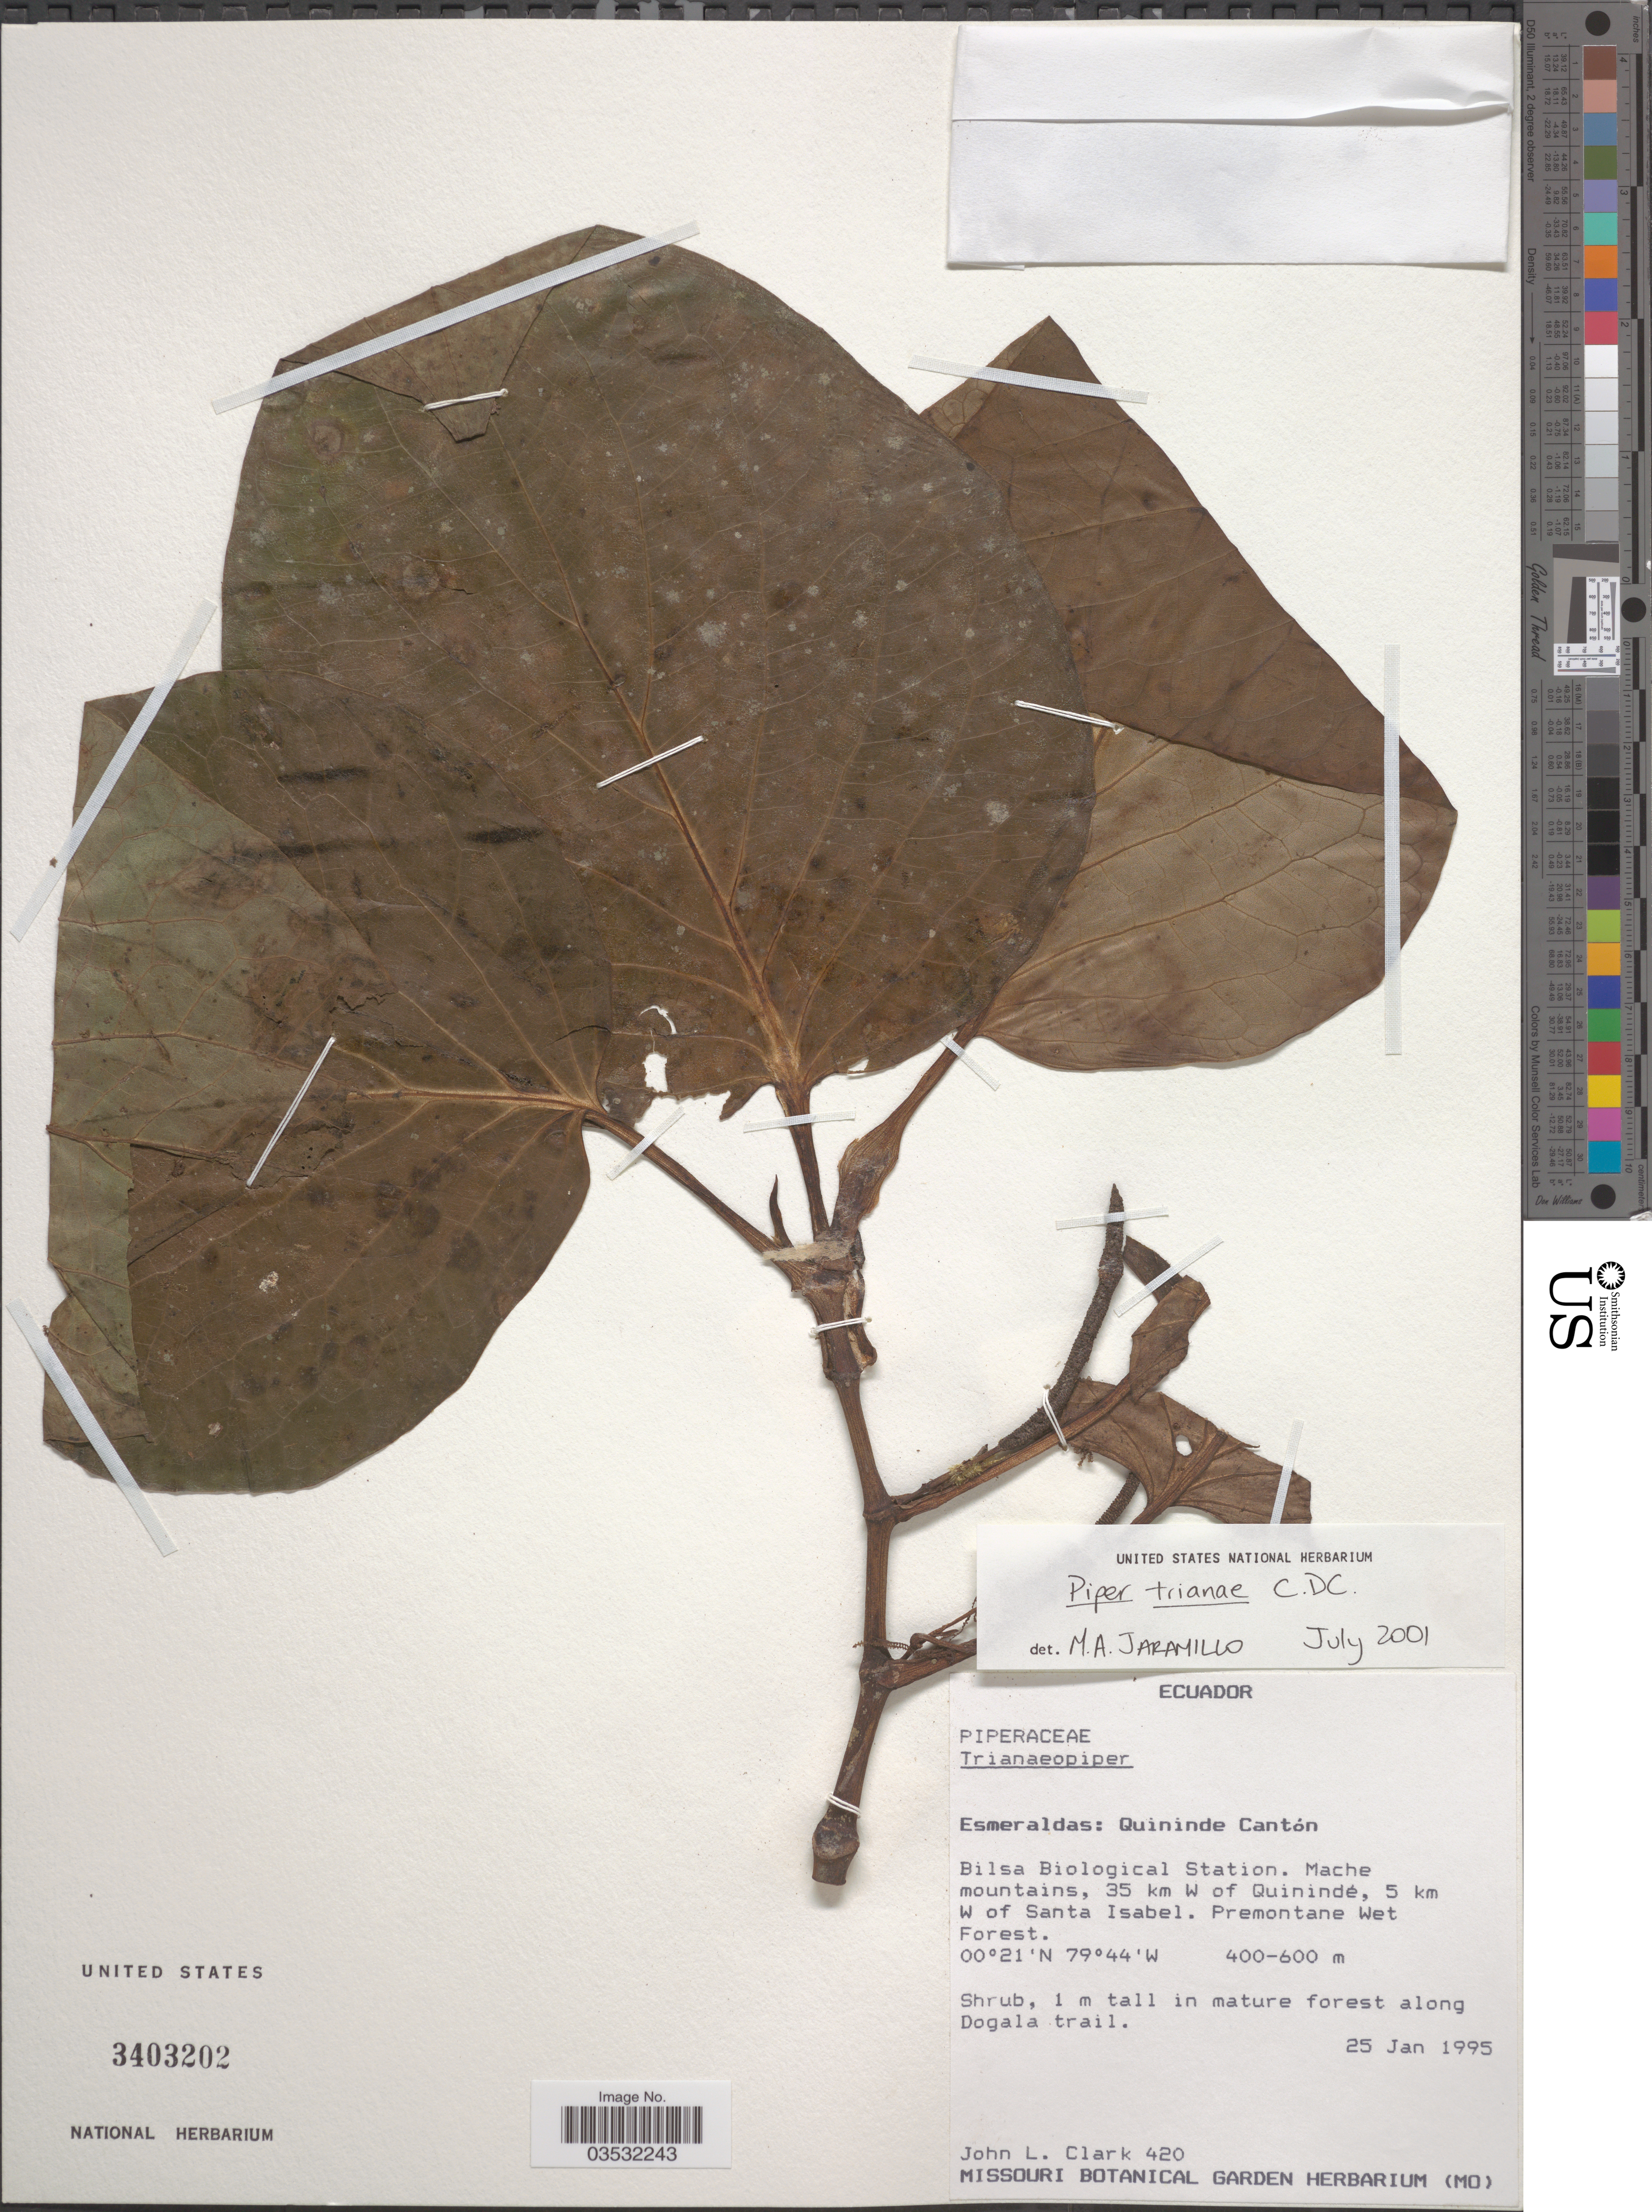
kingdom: Plantae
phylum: Tracheophyta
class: Magnoliopsida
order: Piperales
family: Piperaceae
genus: Piper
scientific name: Piper trianae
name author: C. DC.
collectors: J. L. Clark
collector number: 420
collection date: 1995-01-25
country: Ecuador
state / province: Esmeraldas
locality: Quininde Cantón. Bilsa Biological Station. Mache mountains, 35 km W of Quinindé, 5 km W of Santa Isabel.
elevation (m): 400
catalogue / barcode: US 3403202